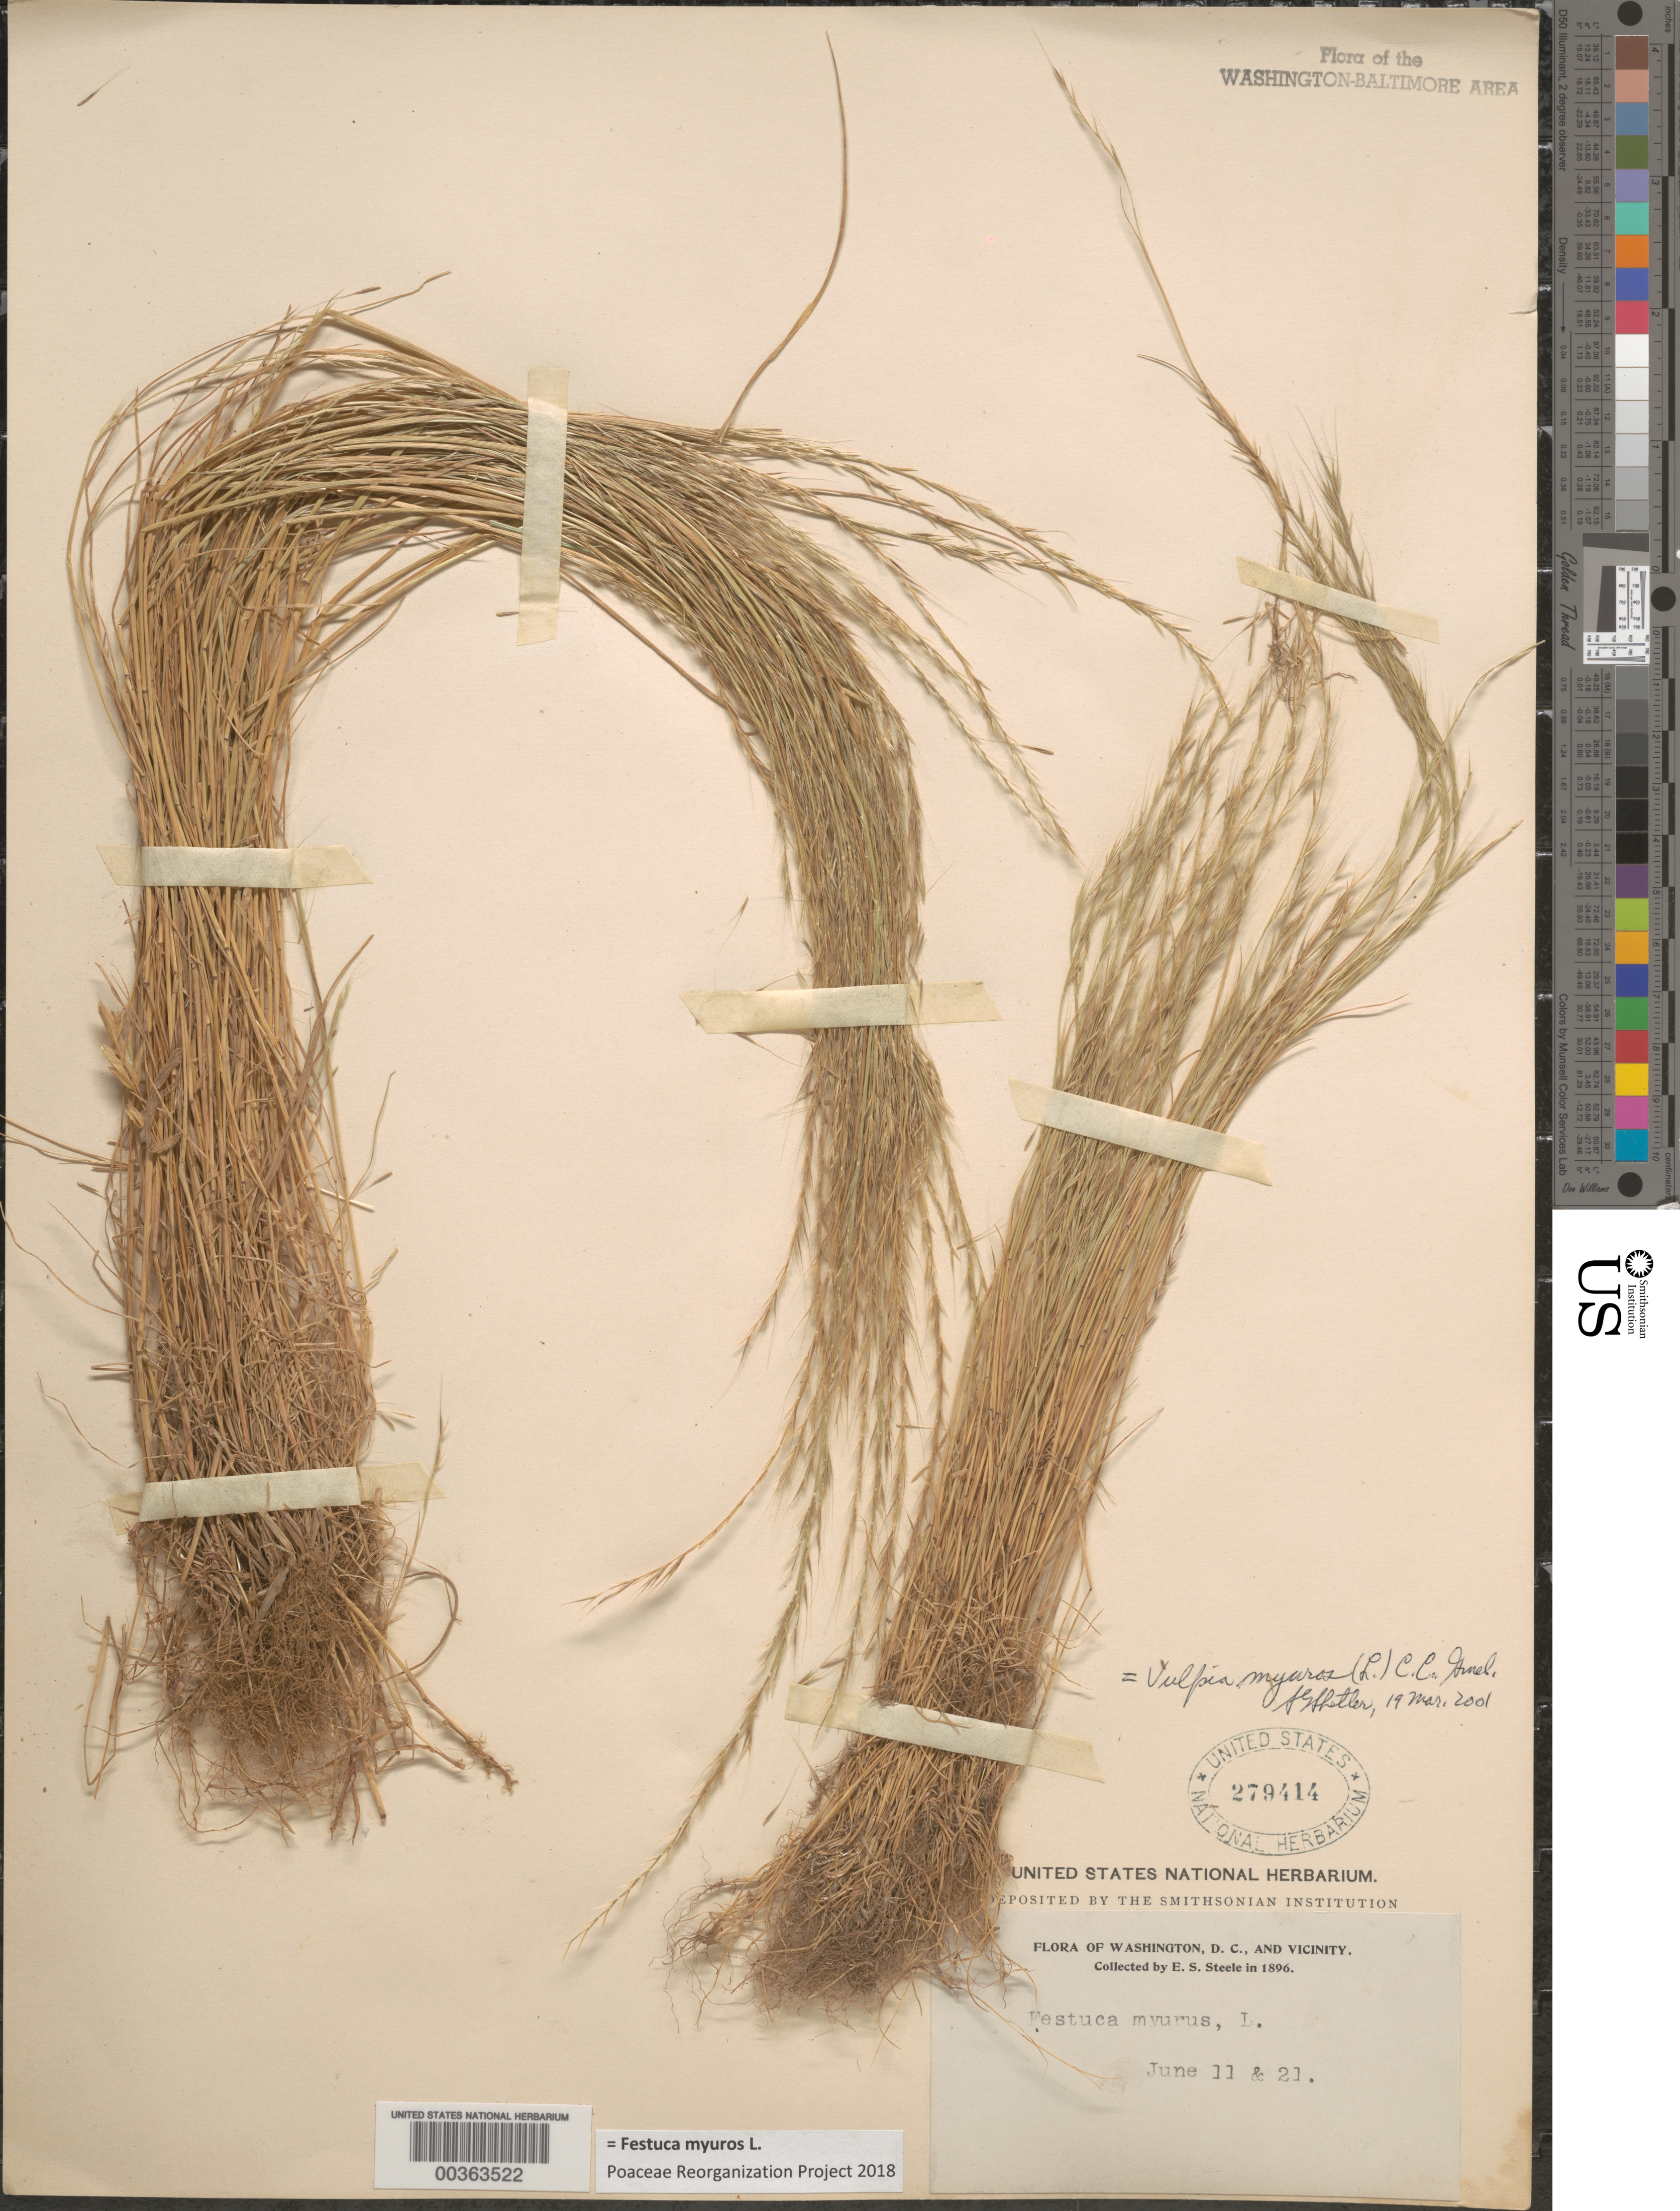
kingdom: Plantae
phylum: Tracheophyta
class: Liliopsida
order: Poales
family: Poaceae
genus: Festuca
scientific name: Festuca myuros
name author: L.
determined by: Poaceae Reorganization Project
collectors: E. Steele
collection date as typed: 11 Jun 1896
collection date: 1896-06-11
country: United States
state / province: District of Columbia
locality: Washington DC area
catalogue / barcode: US 279414